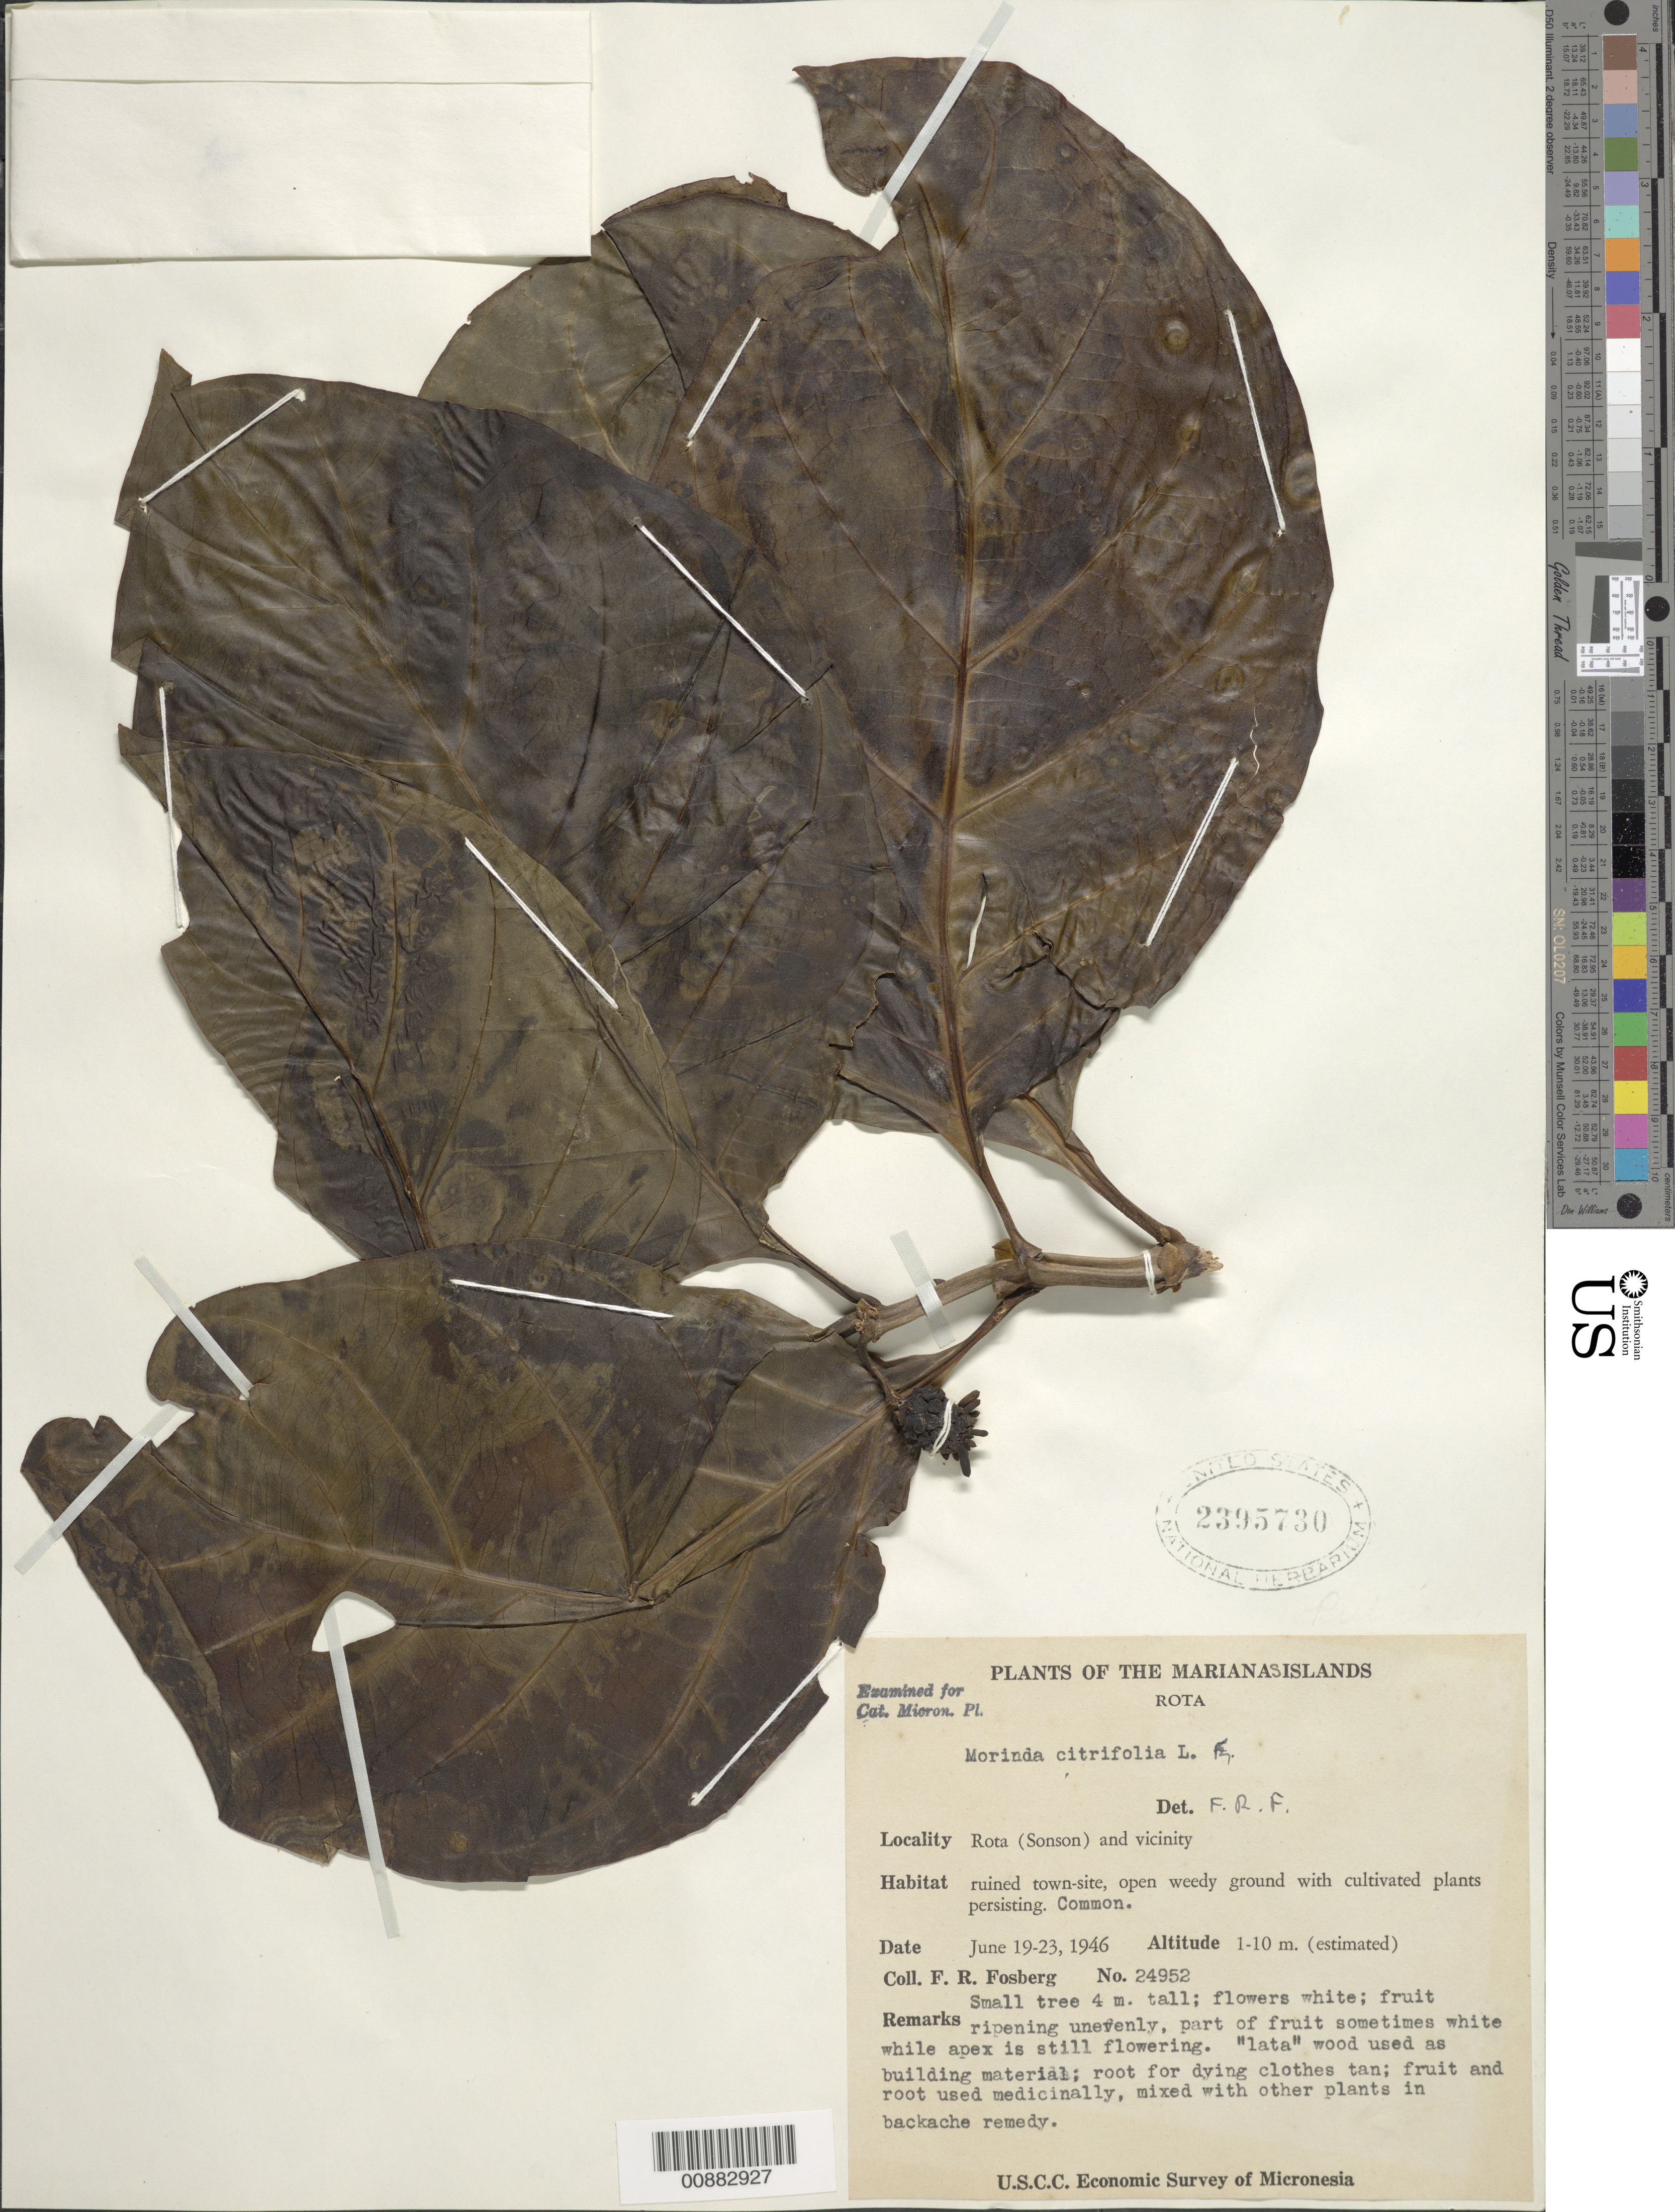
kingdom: Plantae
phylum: Tracheophyta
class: Magnoliopsida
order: Gentianales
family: Rubiaceae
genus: Morinda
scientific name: Morinda citrifolia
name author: L.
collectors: F. R. Fosberg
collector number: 24952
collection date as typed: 19 Jun 1946 to 23 Jun 1946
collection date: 1946-06-19/1946-06-23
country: Northern Mariana Islands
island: Rota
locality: Rota (Sonson) and vicinity.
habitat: Ruined town-site, open weedy ground with cultivated plants persisting. Common.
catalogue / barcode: US 2395730